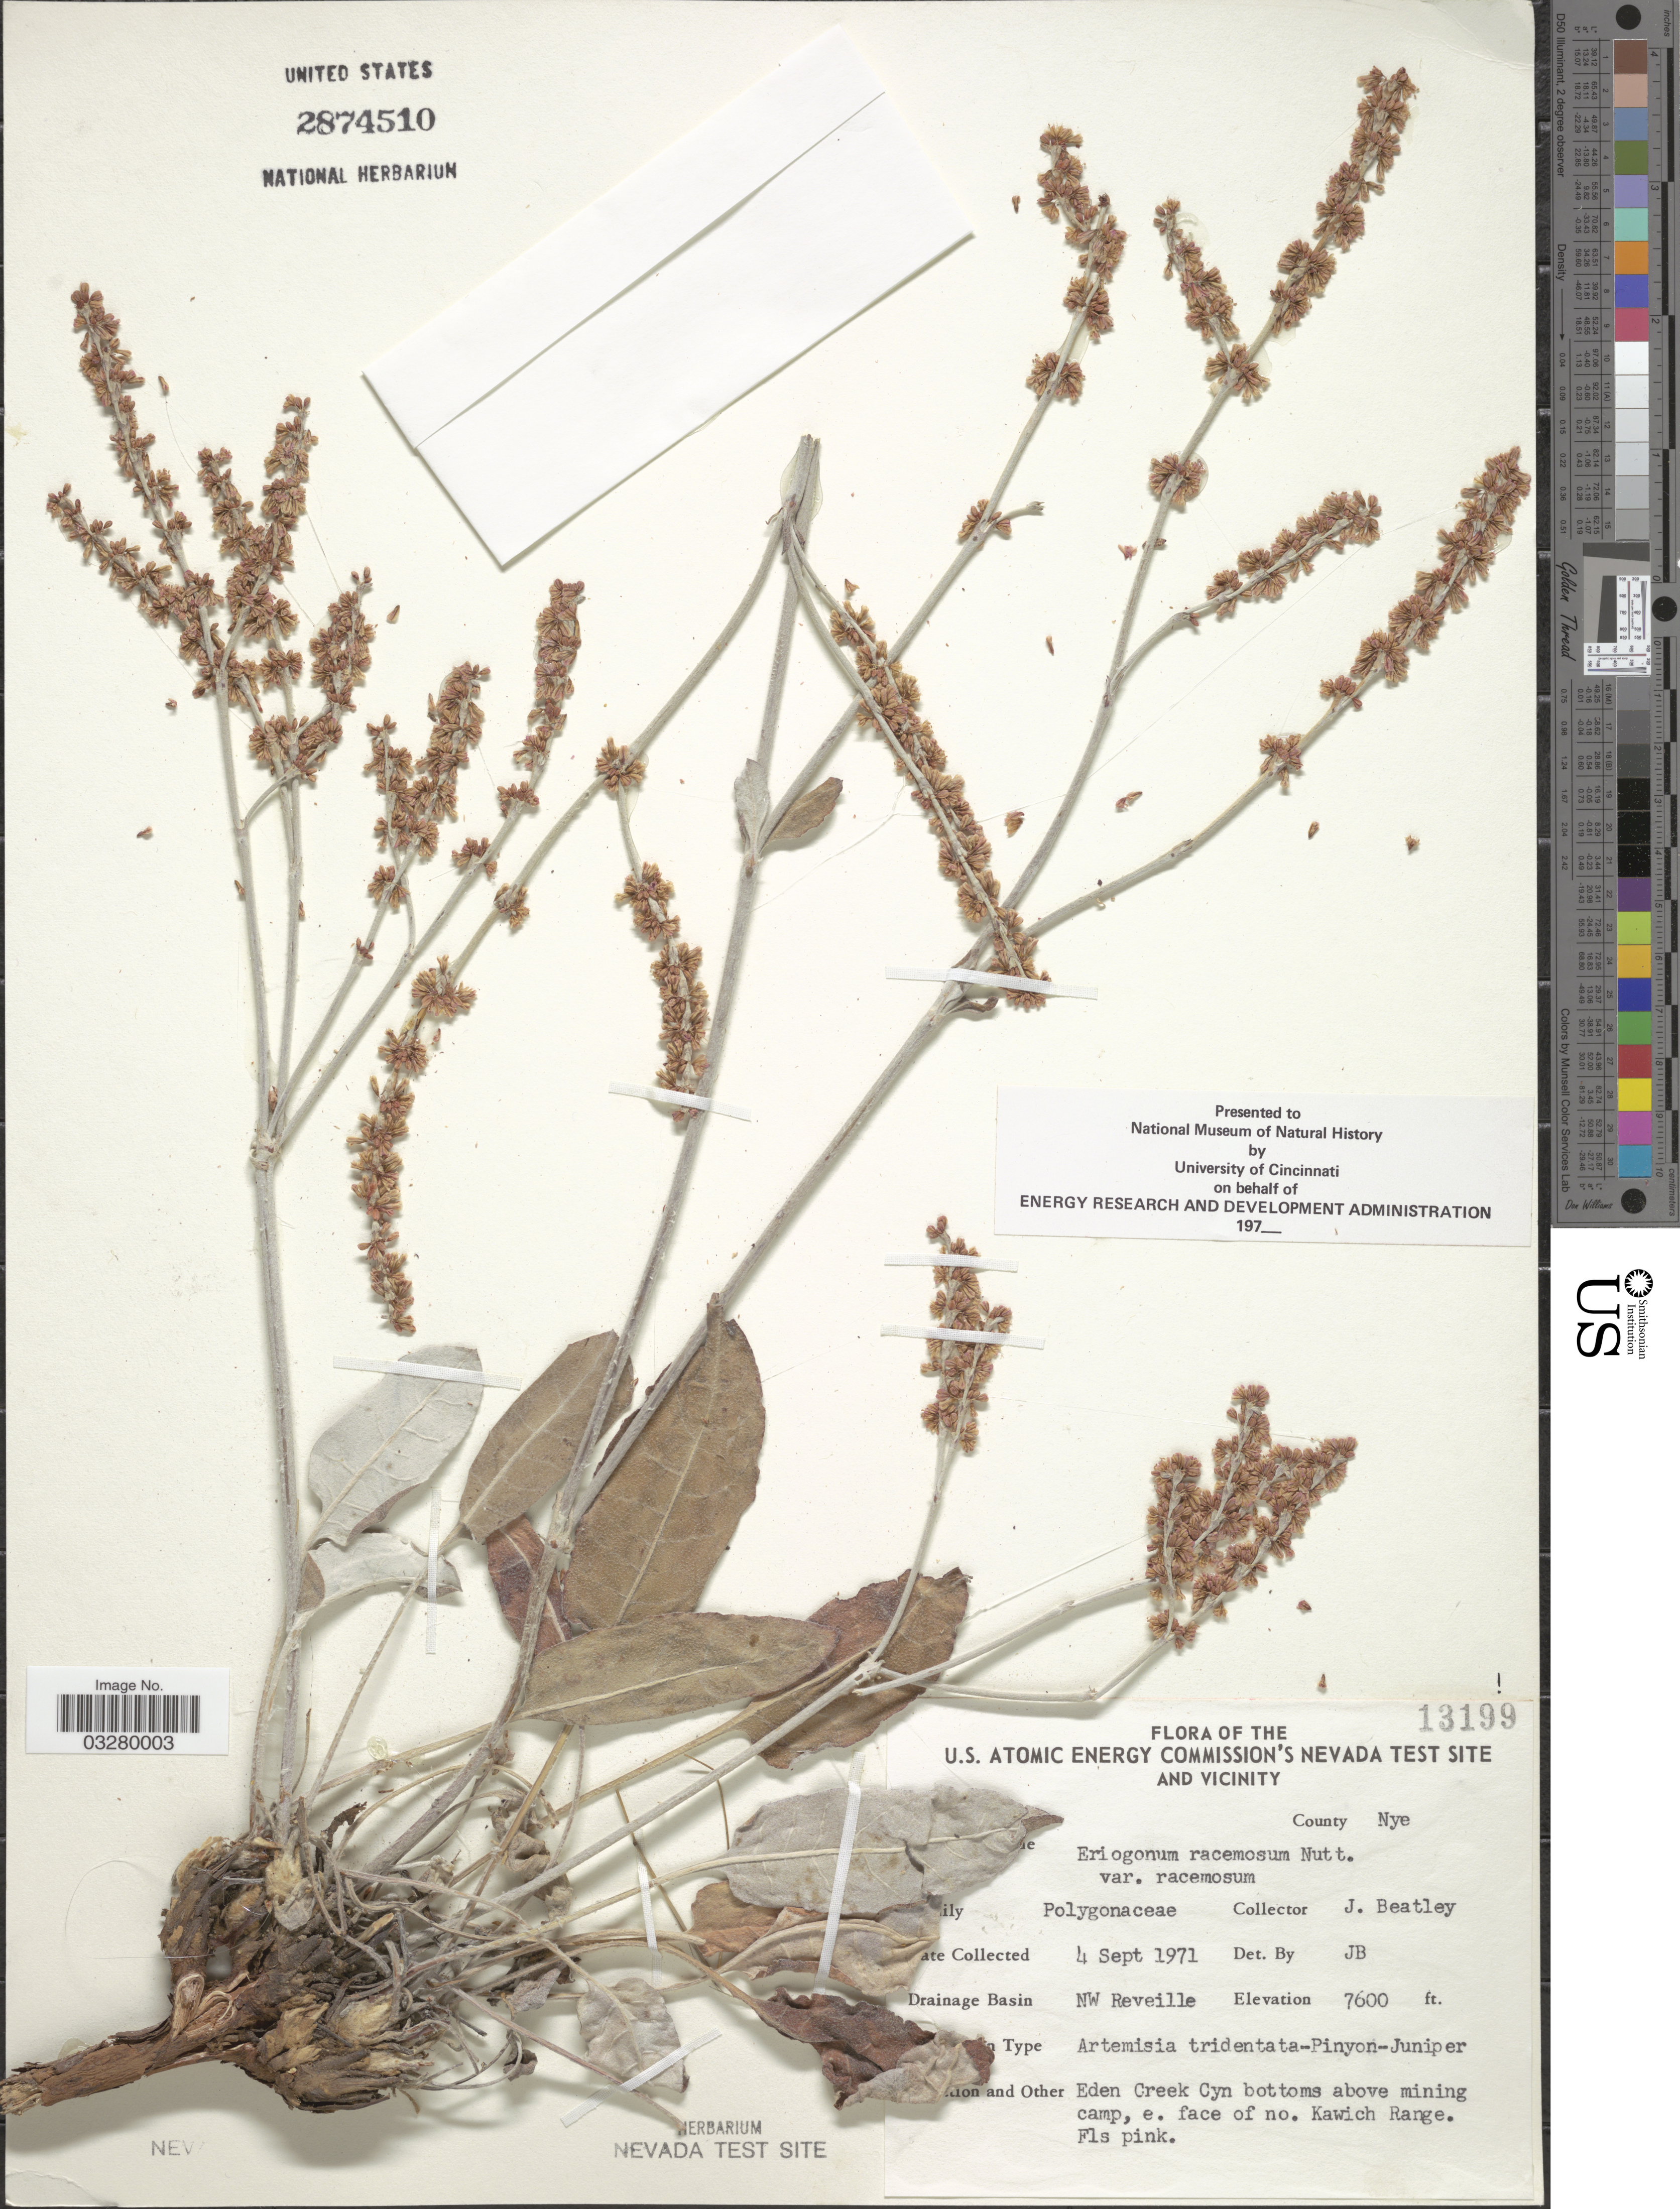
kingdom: Plantae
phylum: Tracheophyta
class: Magnoliopsida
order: Caryophyllales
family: Polygonaceae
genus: Eriogonum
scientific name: Eriogonum racemosum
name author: Nutt.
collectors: J. C. Beatley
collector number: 13199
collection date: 1971-09-04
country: United States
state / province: Nevada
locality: U.S. Atomic Energy Commission's Nevada Test Site and Vicinity, County Nye, Drainage Basin NW Reveille, Eden Creek Cyn bottoms above mining camp, e. face of no. Kawich Range.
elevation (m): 2316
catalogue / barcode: US 2874510